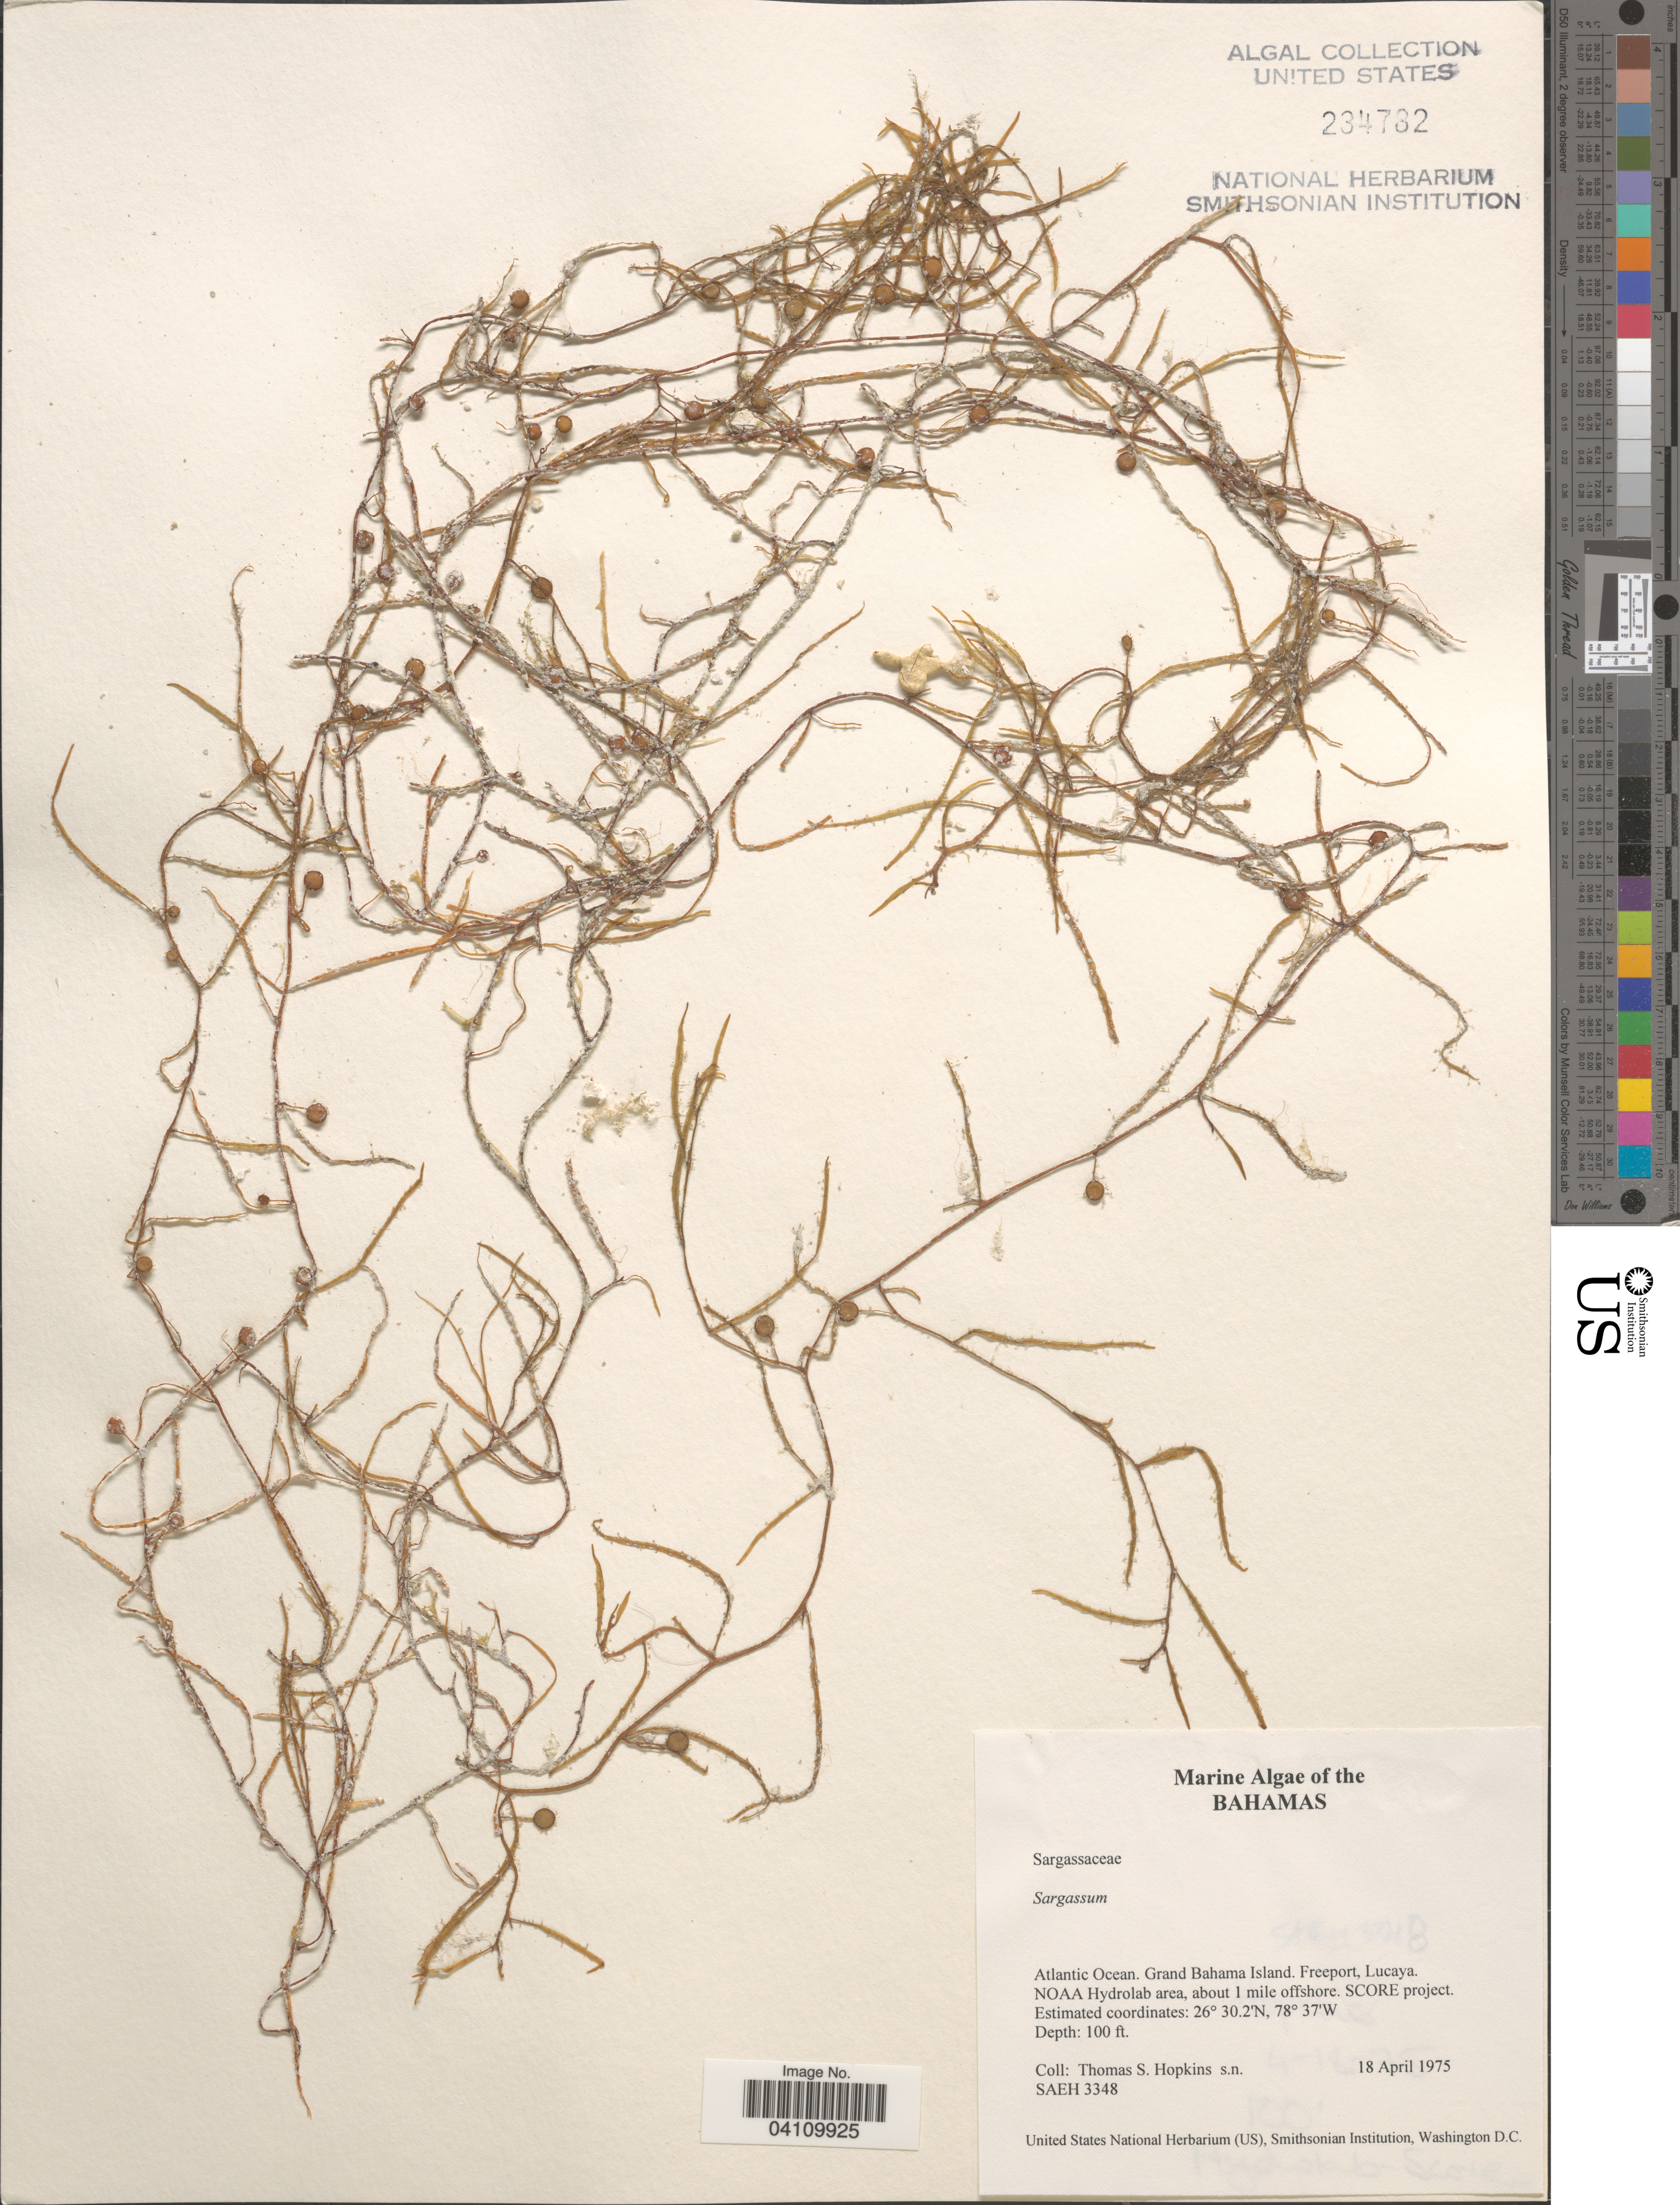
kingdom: Chromista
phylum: Ochrophyta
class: Phaeophyceae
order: Fucales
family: Sargassaceae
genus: Sargassum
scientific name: Sargassum sp.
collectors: T. Hopkins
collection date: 1975-04-18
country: Bahamas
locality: Atlantic Ocean. Grand Bahama Island. Freeport, Lucaya. NOAA Hydrolab area, about 1 mile offshore. SCORE project.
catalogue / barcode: US 234782